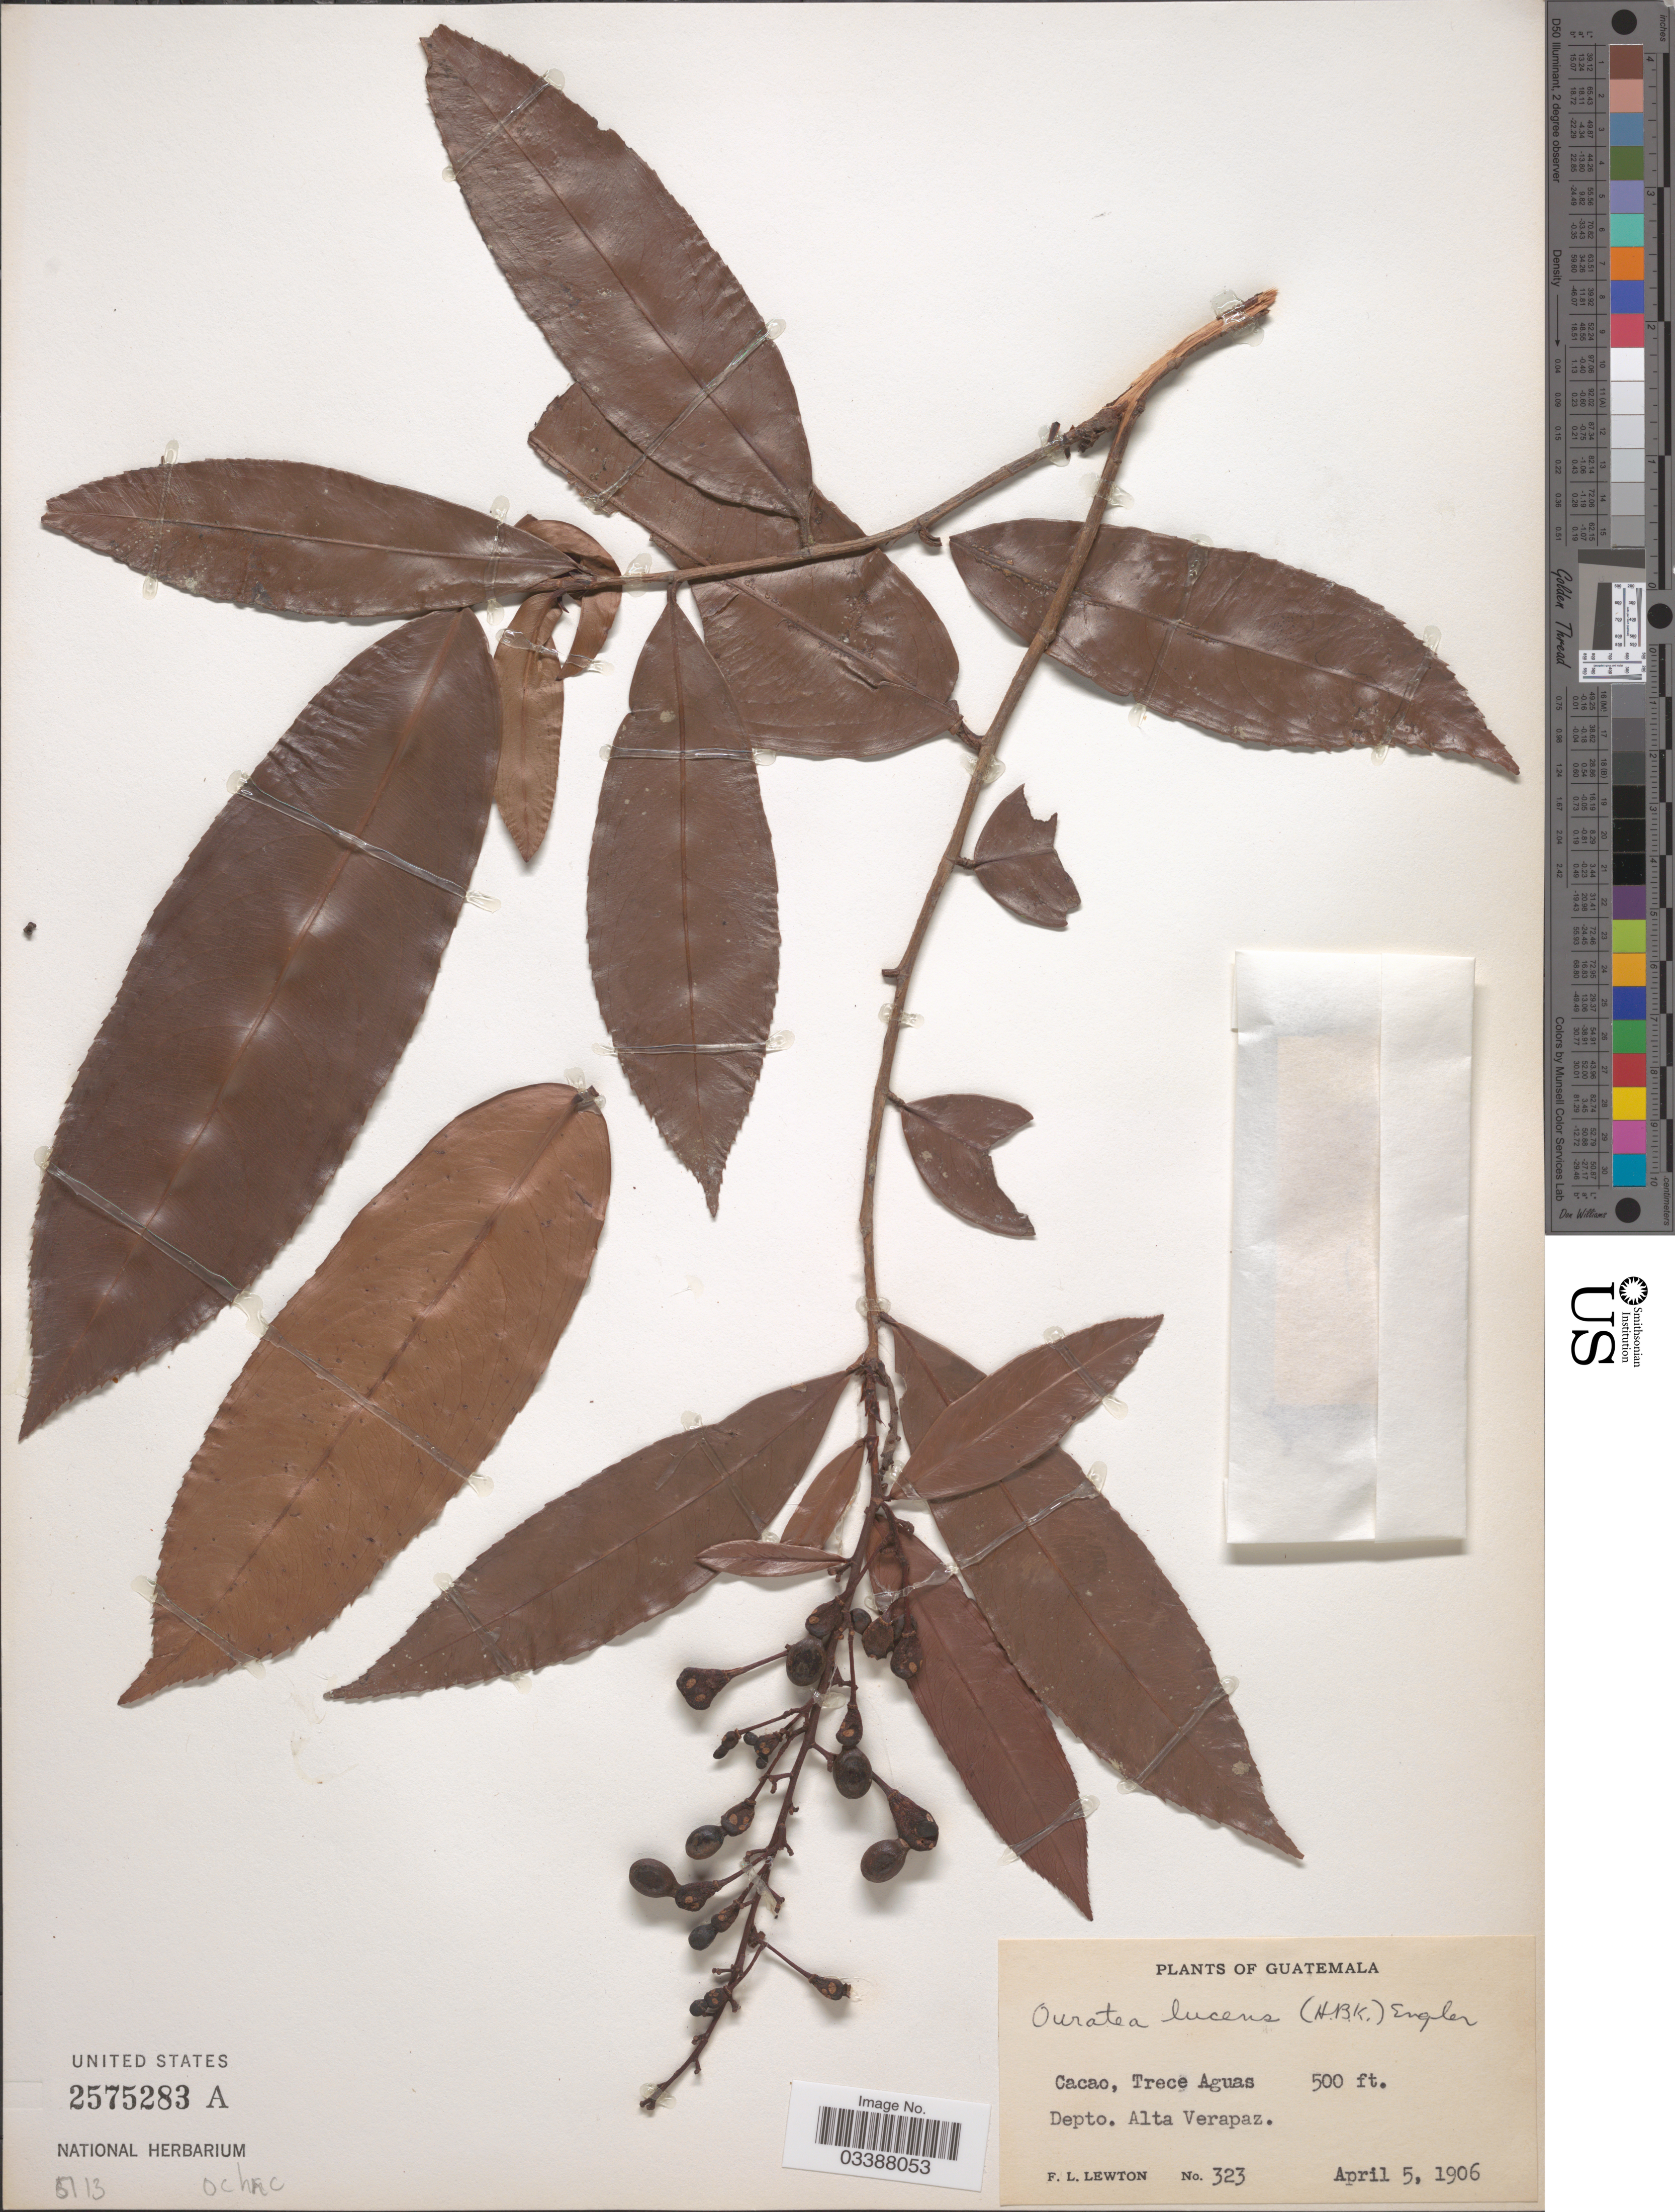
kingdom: Plantae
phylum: Tracheophyta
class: Magnoliopsida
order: Malpighiales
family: Ochnaceae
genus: Ouratea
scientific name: Ouratea lucens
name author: (Kunth) Engl.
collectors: F. L. Lewton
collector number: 323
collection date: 1906-04-05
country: Guatemala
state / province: Alta Verapaz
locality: Cacao, Trece Aguas. Depto. Alta Verapaz.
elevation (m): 152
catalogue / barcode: US 2575283A